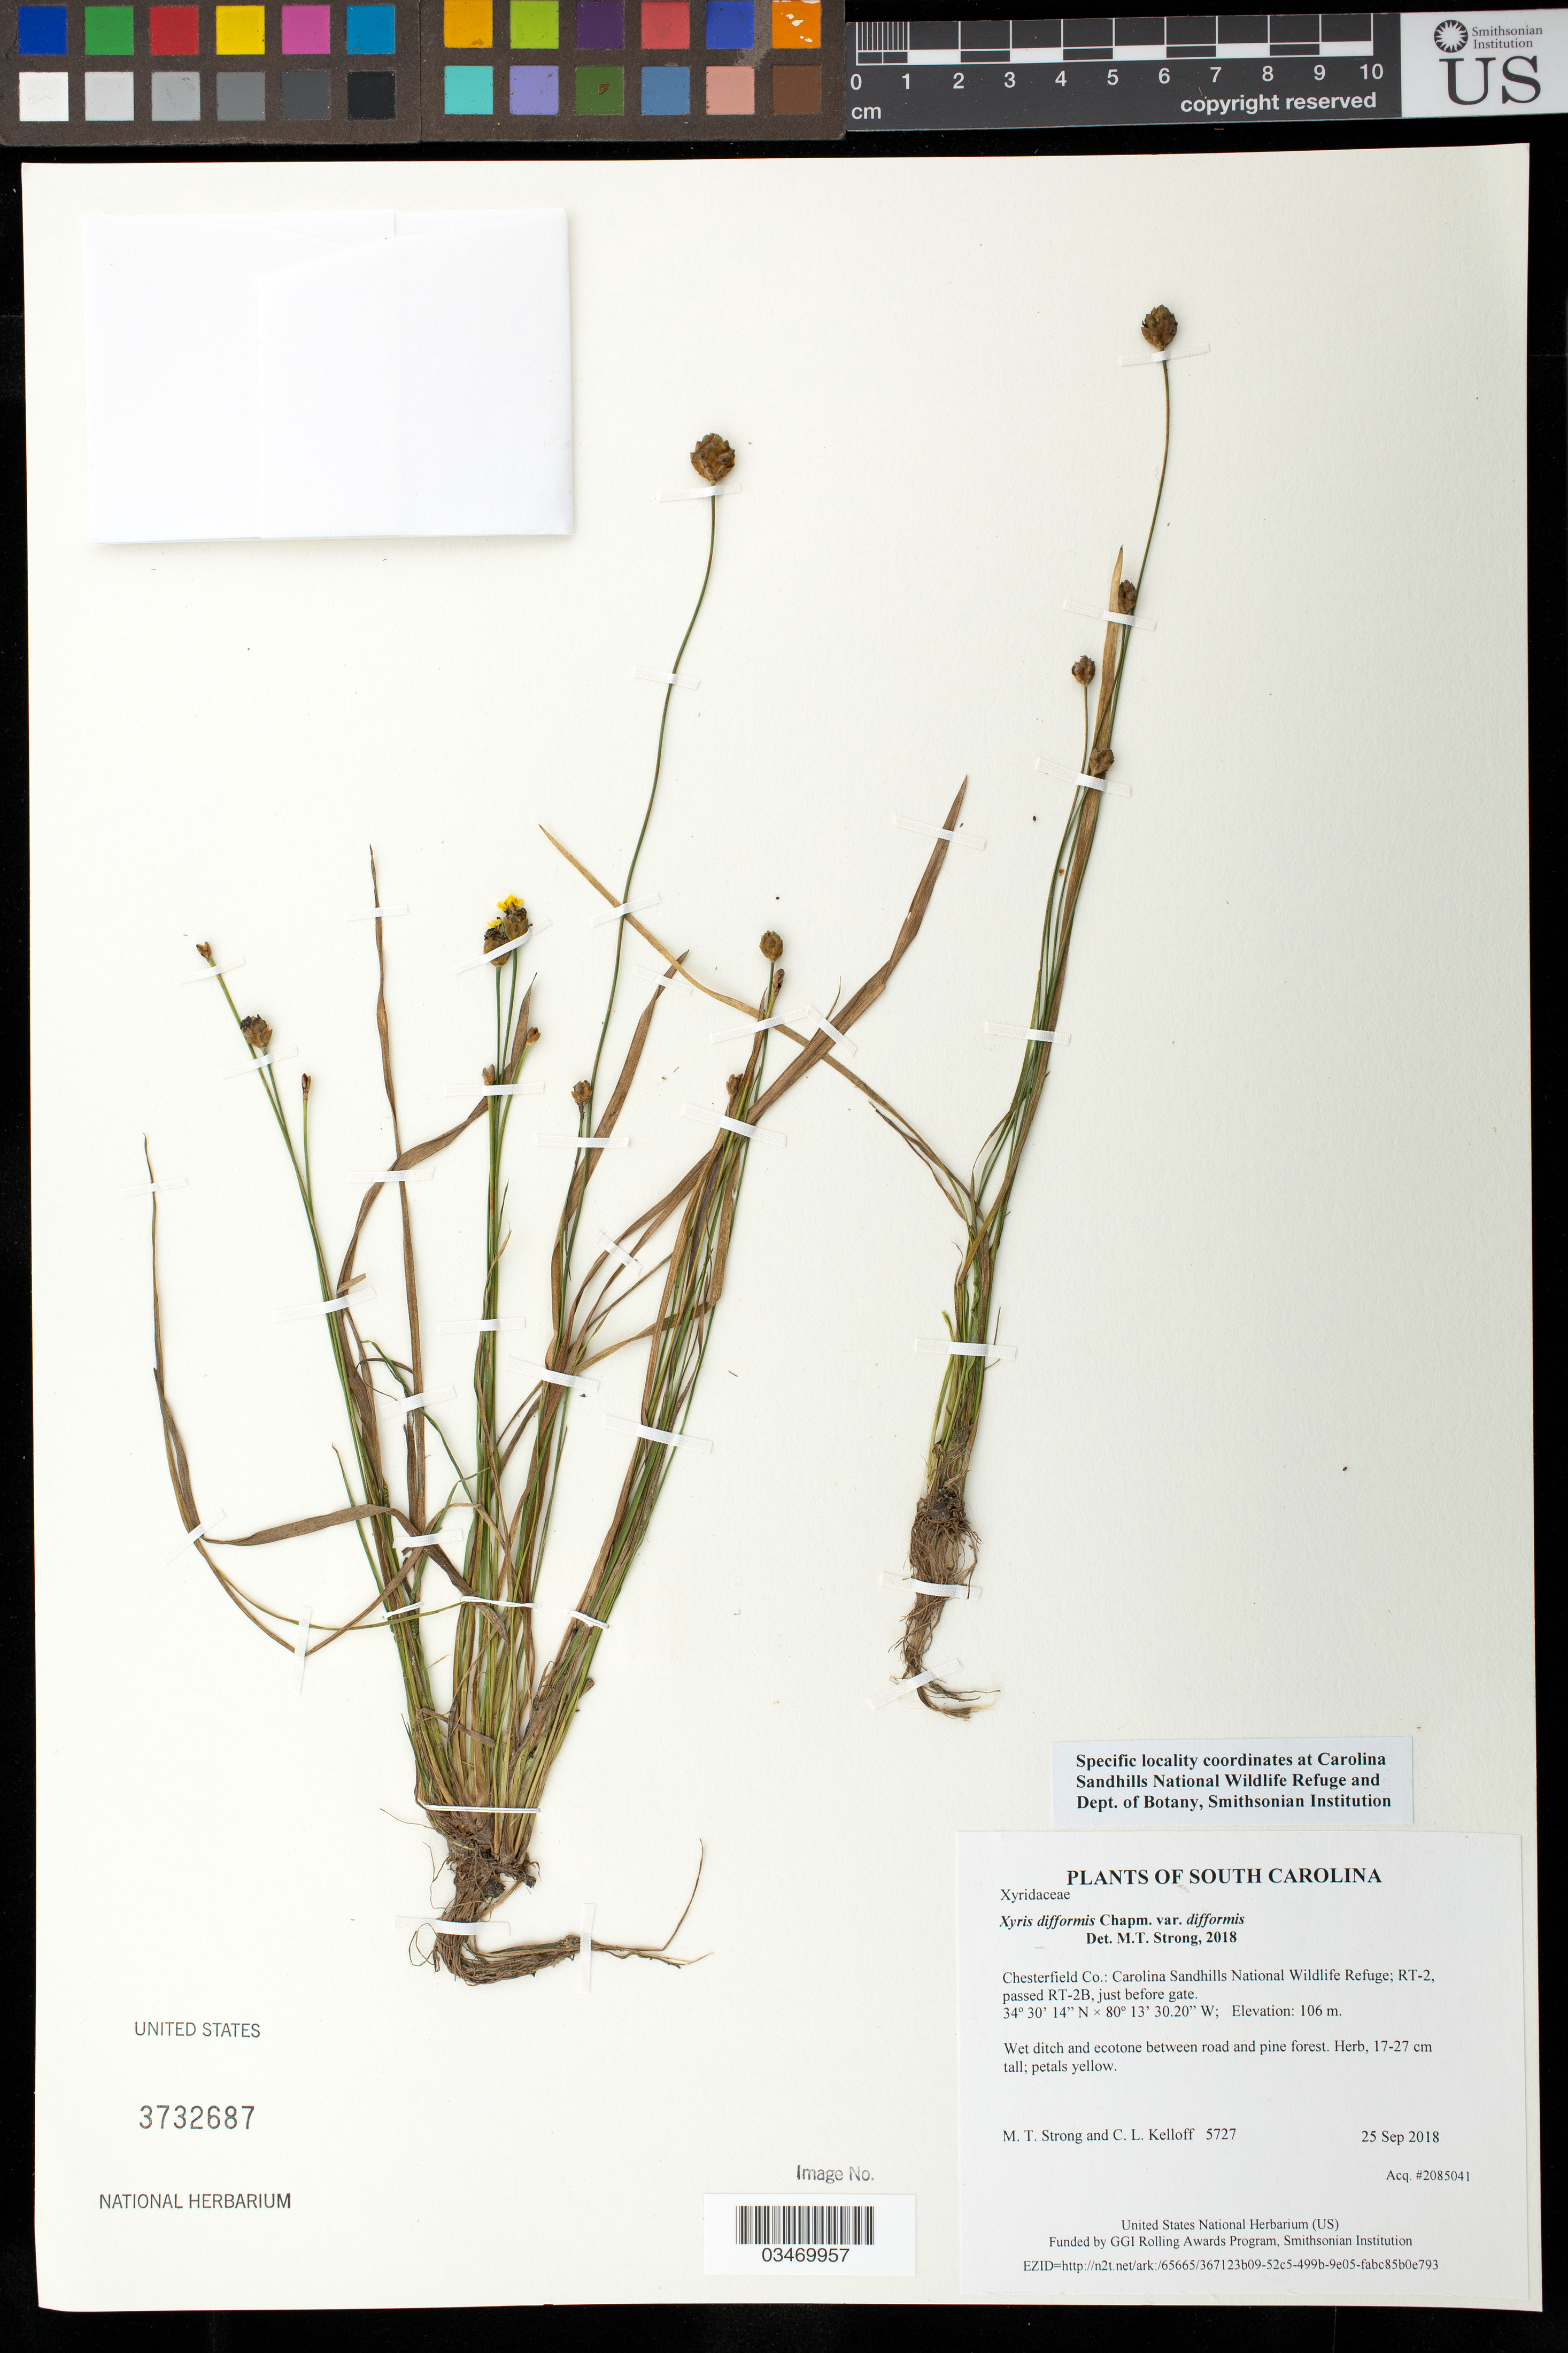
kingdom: Plantae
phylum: Tracheophyta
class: Liliopsida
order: Poales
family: Xyridaceae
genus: Xyris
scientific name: Xyris difformis var. difformis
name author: Chapm.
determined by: Strong, M. T., (US), Smithsonian Institution - National Museum of Natural History (UNITED STATES)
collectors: M. T. Strong & C. L. Kelloff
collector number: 5727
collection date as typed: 25 Sep 2018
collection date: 2018-09-25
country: United States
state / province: South Carolina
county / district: Chesterfield Co.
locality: Carolina Sandhills National Wildlife Refuge; RT-2, passed RT-2B, just before gate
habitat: Ditch and ecotone between road and pine forest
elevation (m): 106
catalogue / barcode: US 3732687